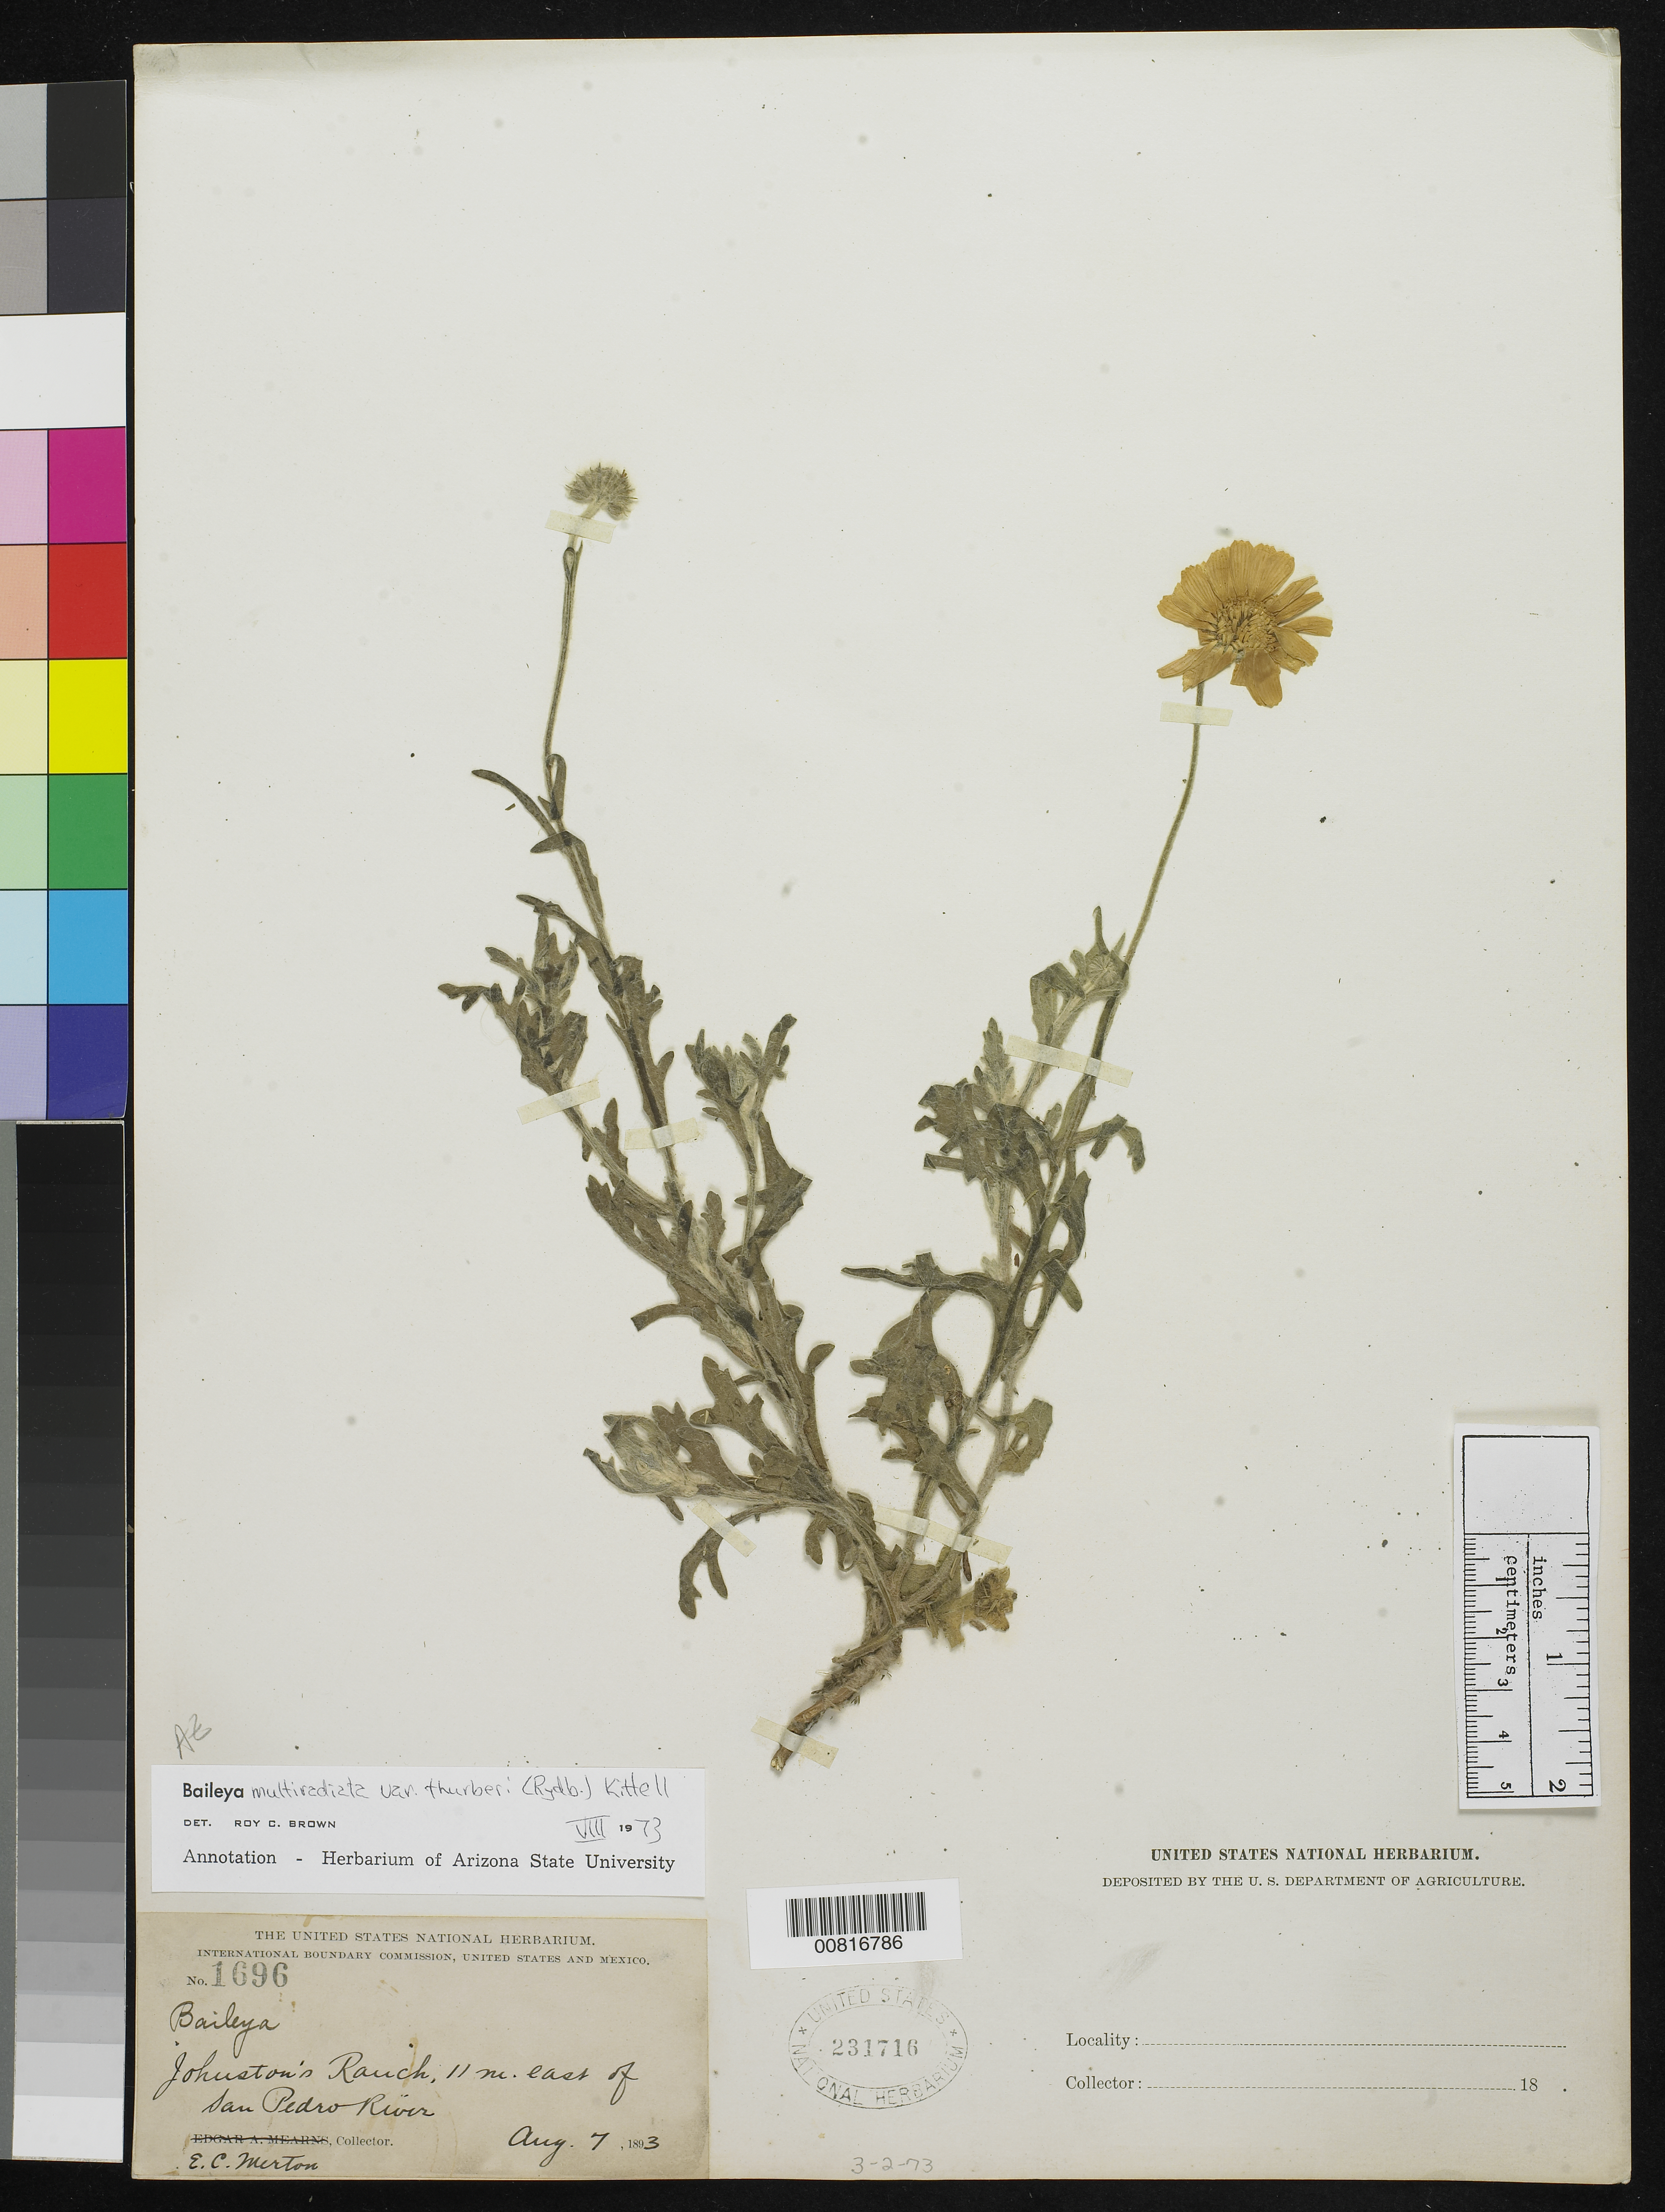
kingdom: Plantae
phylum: Tracheophyta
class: Magnoliopsida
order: Asterales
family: Asteraceae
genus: Baileya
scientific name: Baileya multiradiata var. thurberi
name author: (Rydb.) Kittell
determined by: Brown, Roy C.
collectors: E. Merton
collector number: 1696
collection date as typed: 07 Aug 1893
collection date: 1893-08-07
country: United States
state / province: Arizona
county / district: Cochise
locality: Johnston's Ranch, 11 mi. E of San Pedro River.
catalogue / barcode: US 231716